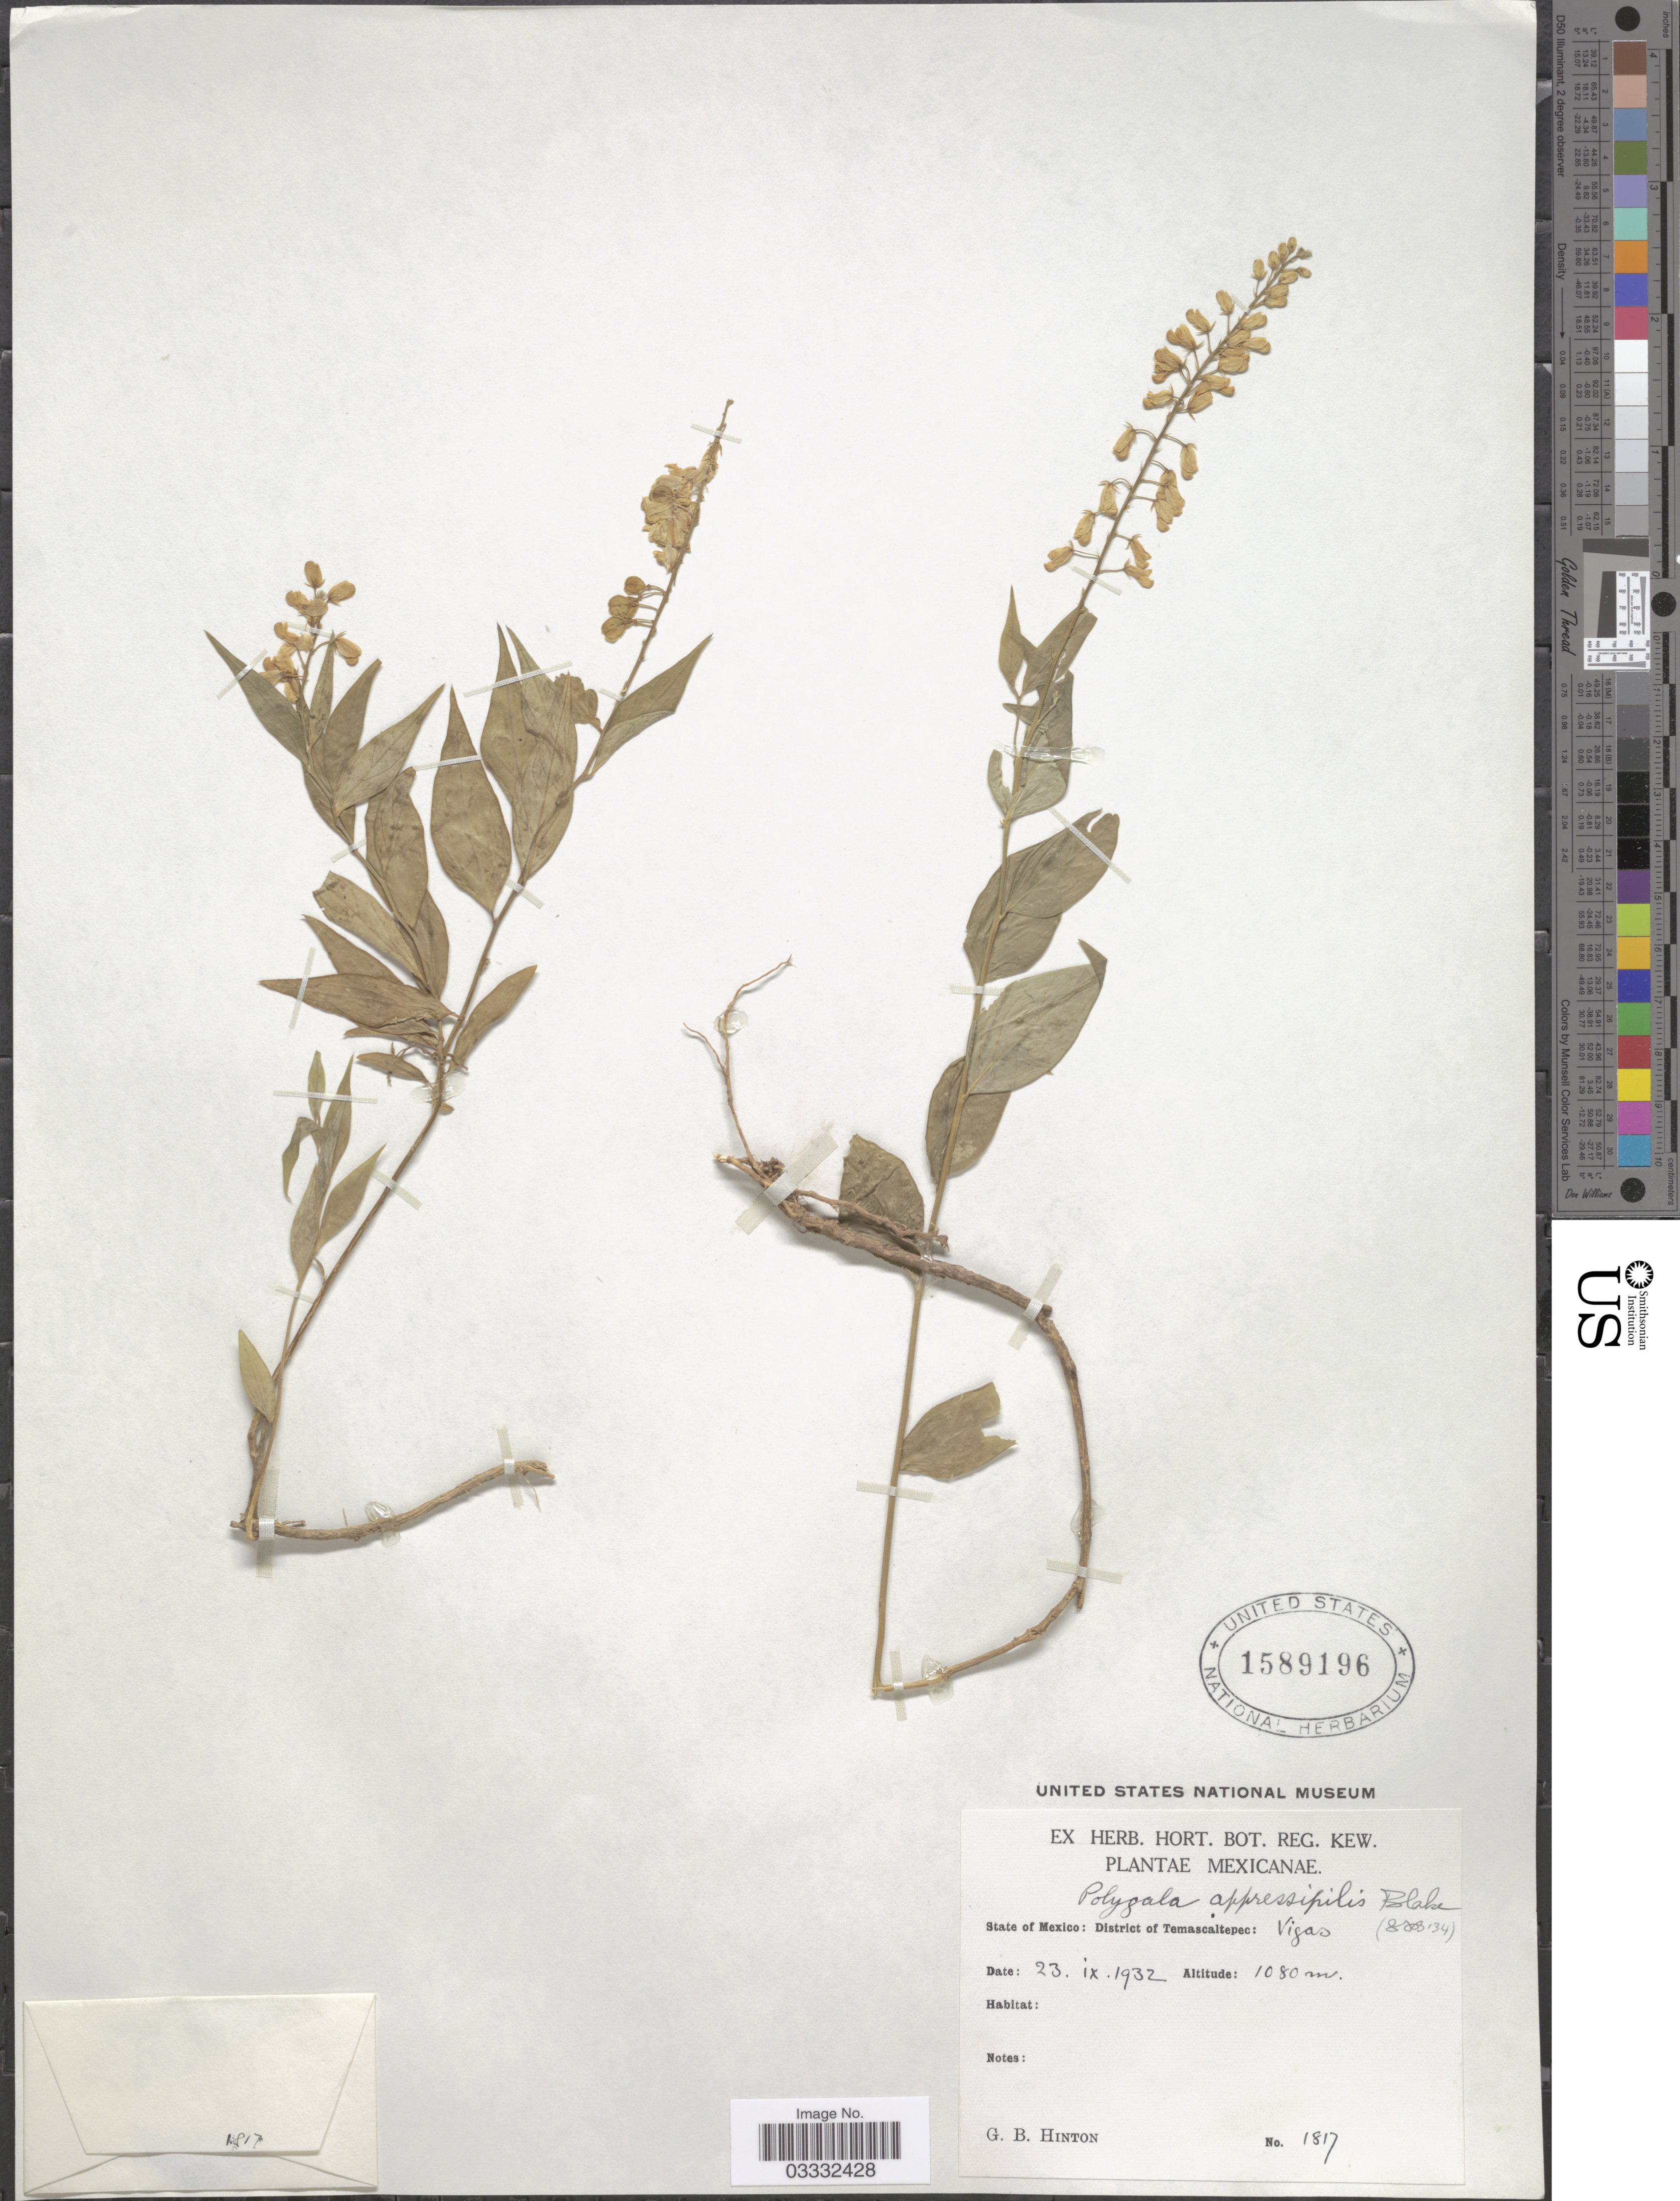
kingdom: Plantae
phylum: Tracheophyta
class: Magnoliopsida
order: Fabales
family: Polygalaceae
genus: Polygala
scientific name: Polygala appressipilis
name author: S.F. Blake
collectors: G. B. Hinton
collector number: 1817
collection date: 1932-09-23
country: Mexico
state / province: México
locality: District of Temascaltepec: Vigas.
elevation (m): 1080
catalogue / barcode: US 1589196